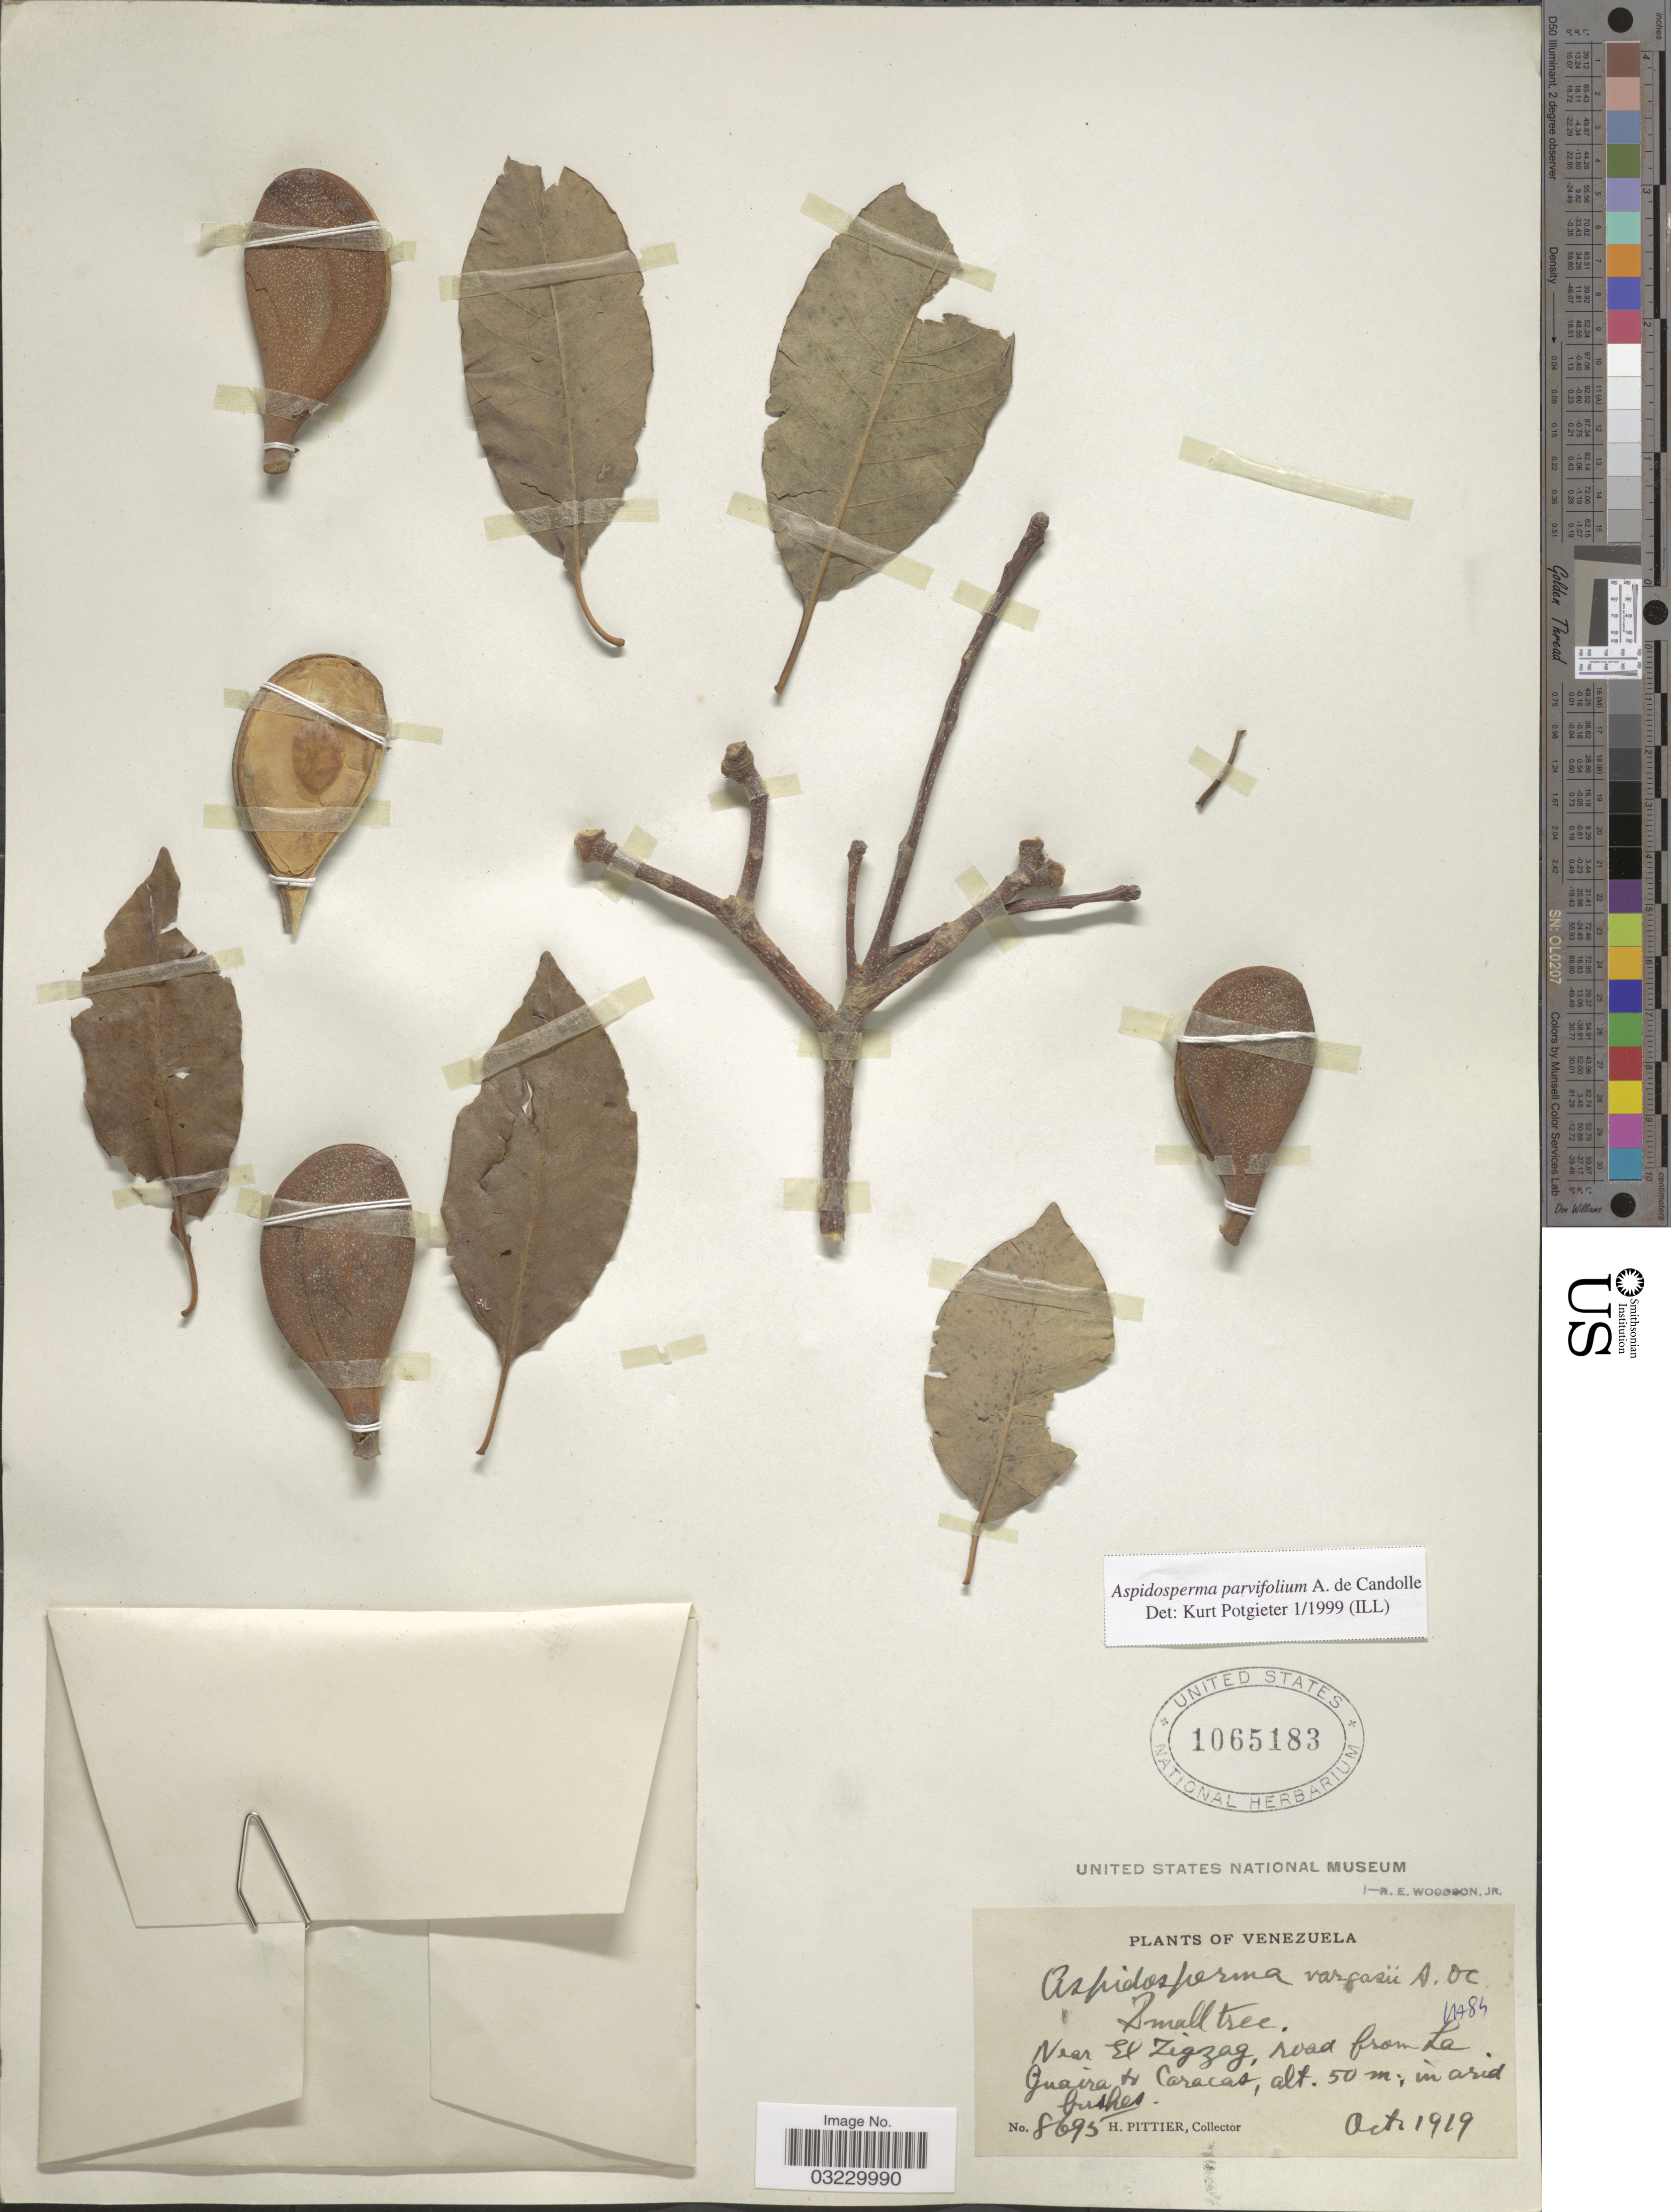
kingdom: Plantae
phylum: Tracheophyta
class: Magnoliopsida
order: Gentianales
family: Apocynaceae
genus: Aspidosperma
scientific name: Aspidosperma parvifolium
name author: A. DC.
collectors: H. F. Pittier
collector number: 8695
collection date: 1919-10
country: Venezuela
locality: Near El Zigzag, road from La Guaira to Caracas.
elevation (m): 50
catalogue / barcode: US 1065183